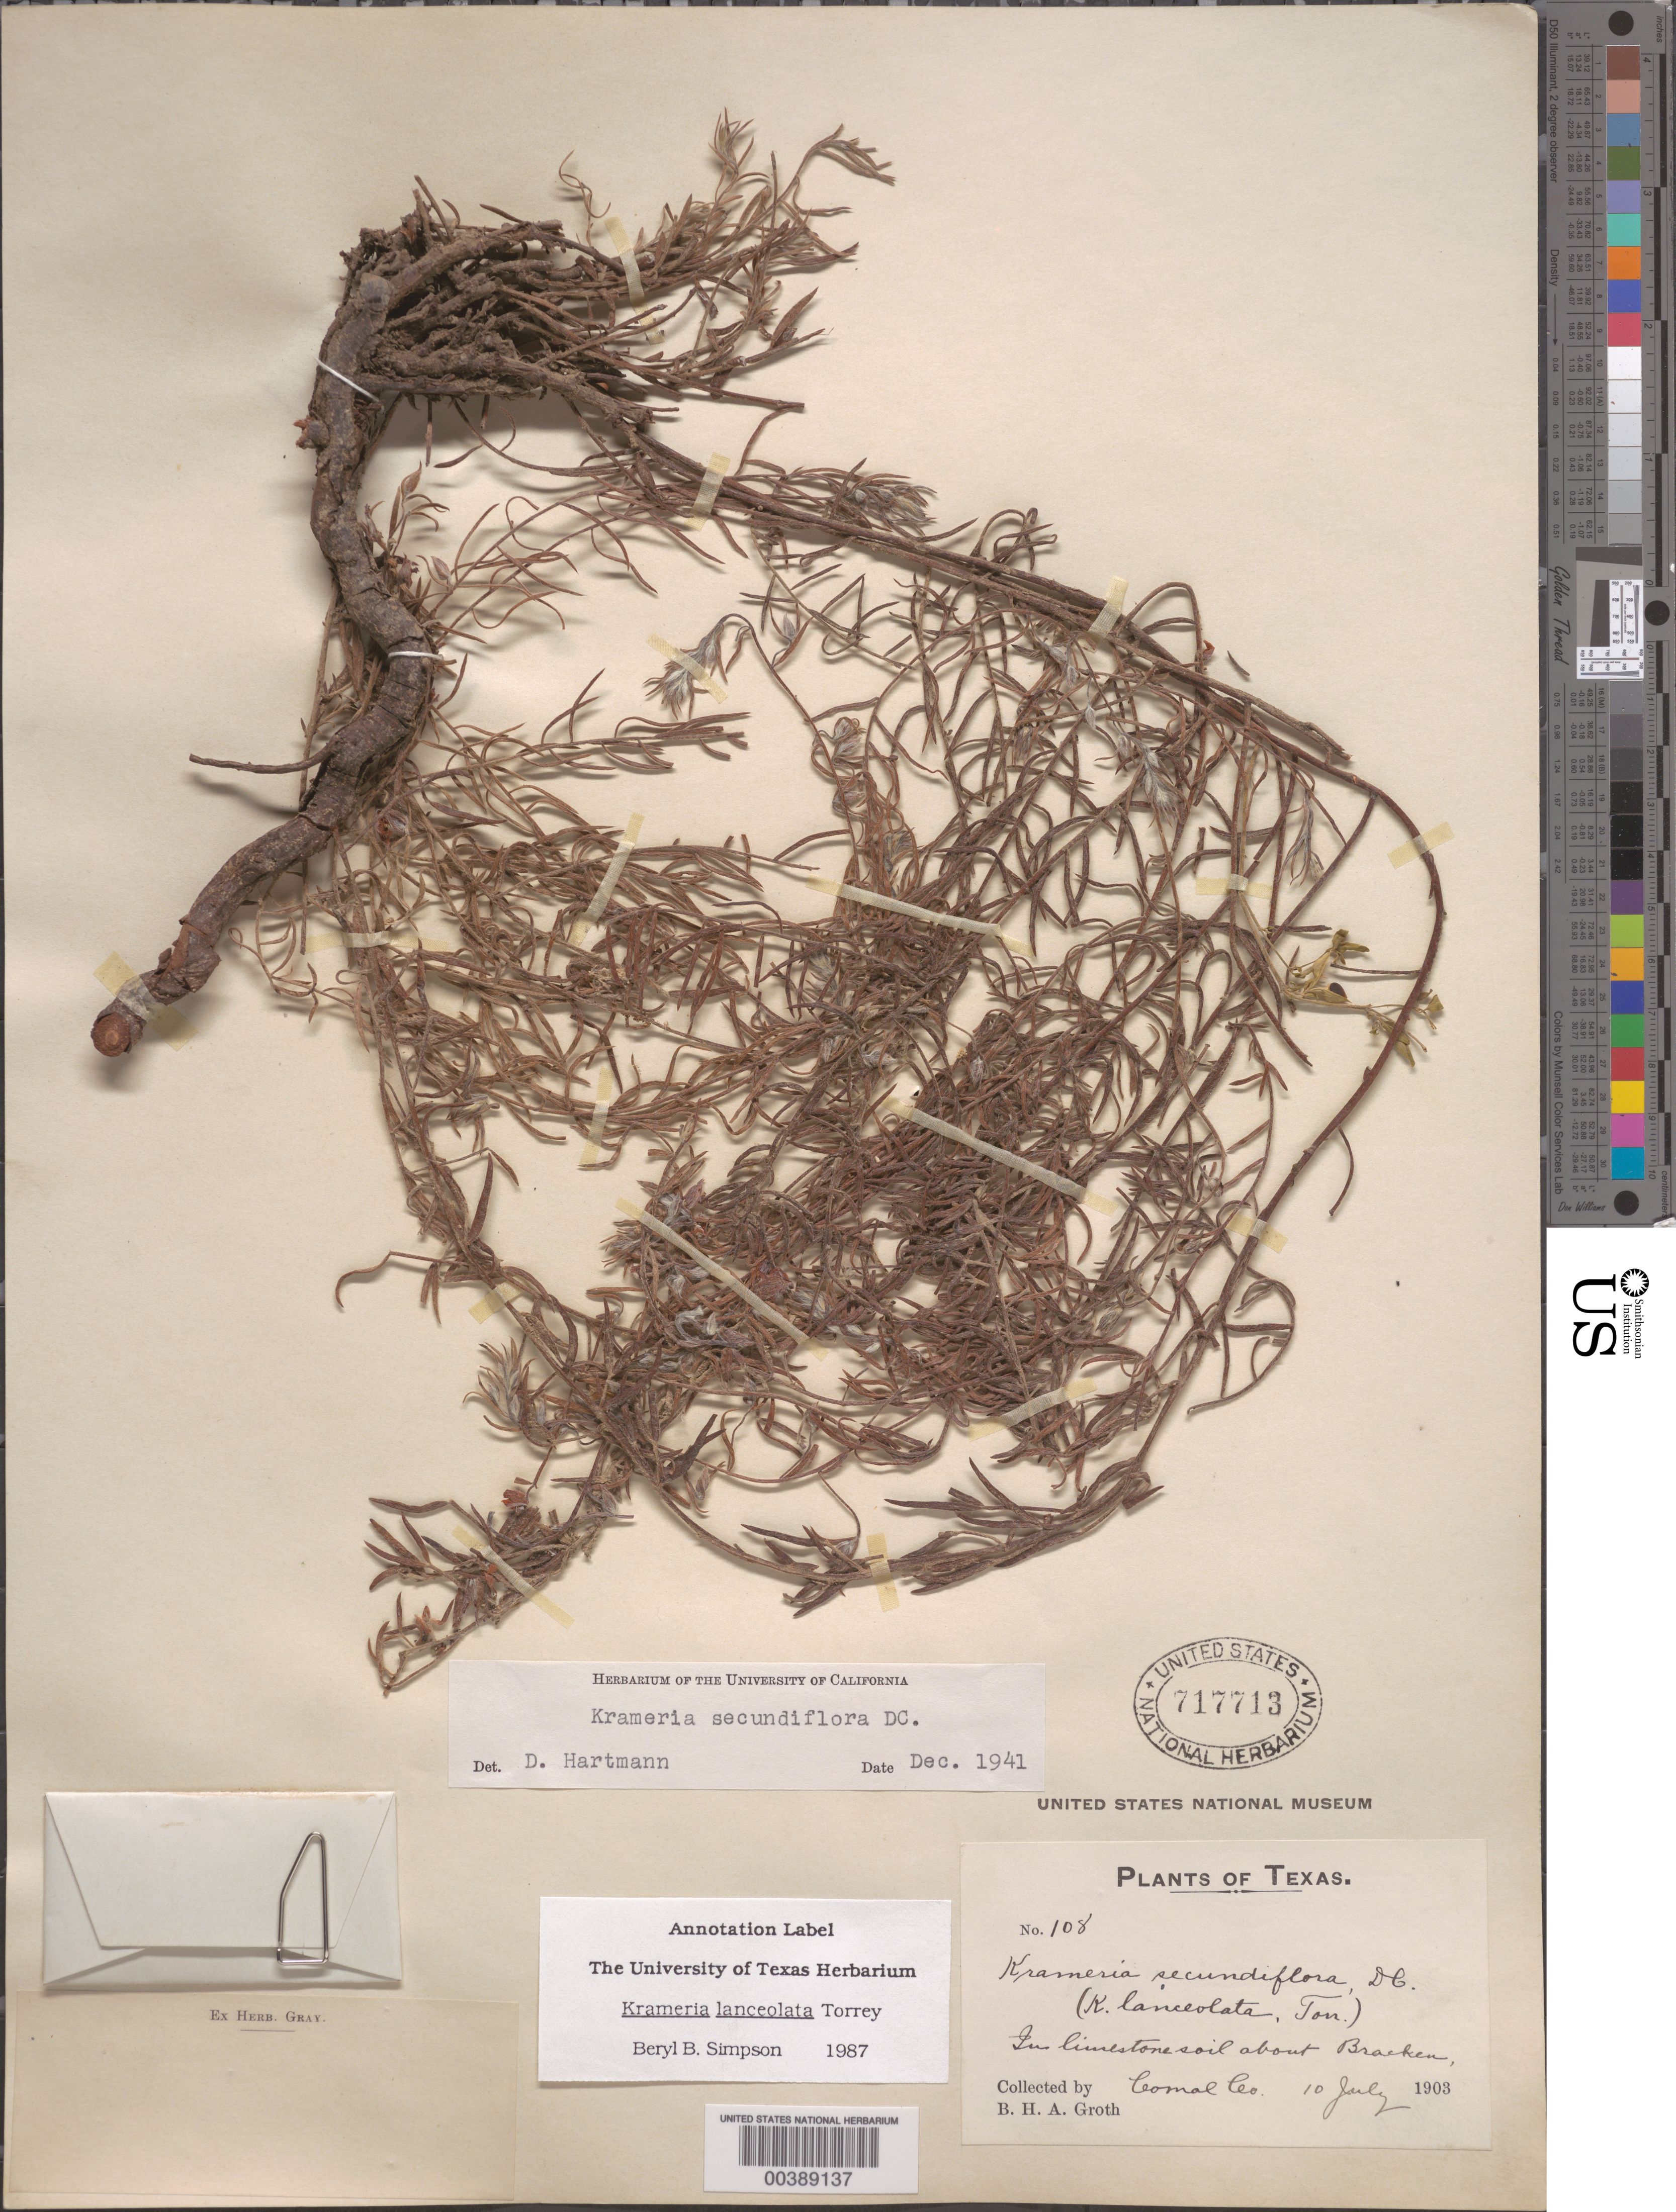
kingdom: Plantae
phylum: Tracheophyta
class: Magnoliopsida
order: Zygophyllales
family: Krameriaceae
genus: Krameria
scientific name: Krameria lanceolata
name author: Torr.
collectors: B. Groth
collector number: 108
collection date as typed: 10 Jul 1903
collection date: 1903-07-10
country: United States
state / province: Texas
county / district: Comal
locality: Brachken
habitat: In limestone soil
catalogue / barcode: US 717713